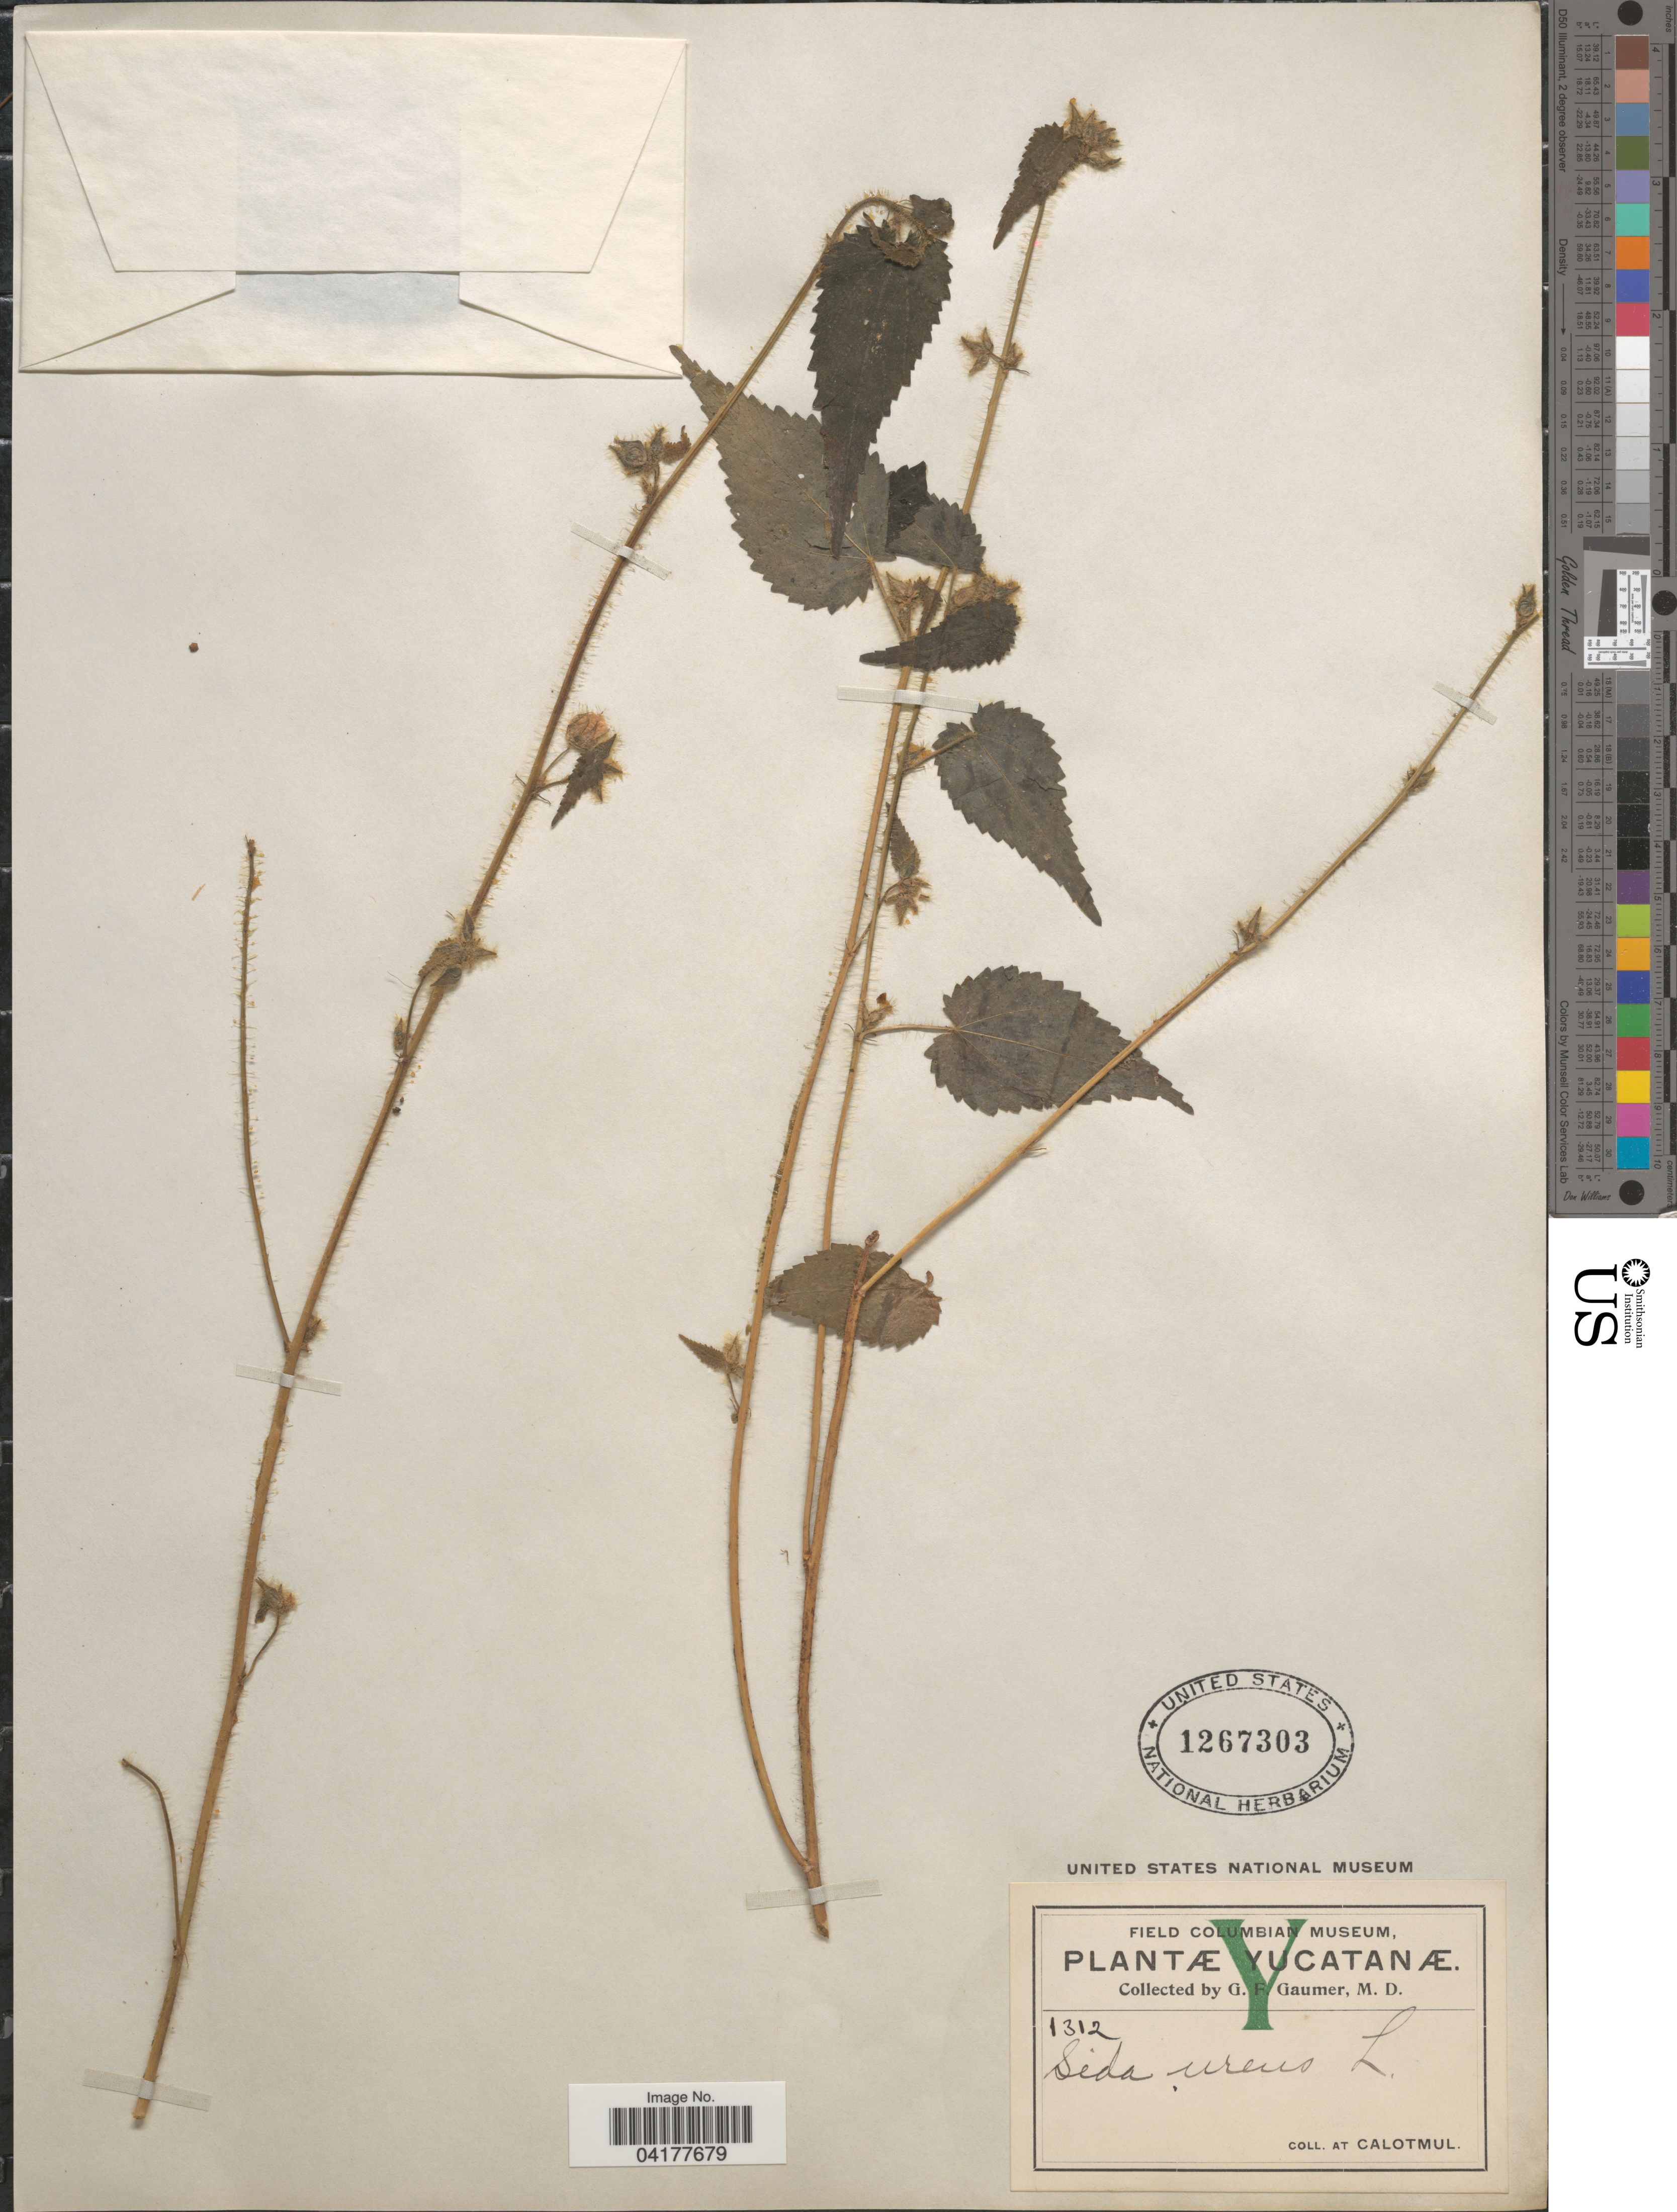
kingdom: Plantae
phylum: Tracheophyta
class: Magnoliopsida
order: Malvales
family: Malvaceae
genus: Sida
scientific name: Sida urens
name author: L.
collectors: G. F. Gaumer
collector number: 1312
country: Mexico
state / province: Yucatán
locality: Yucatanæ. At Calotmul.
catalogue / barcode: US 1267303